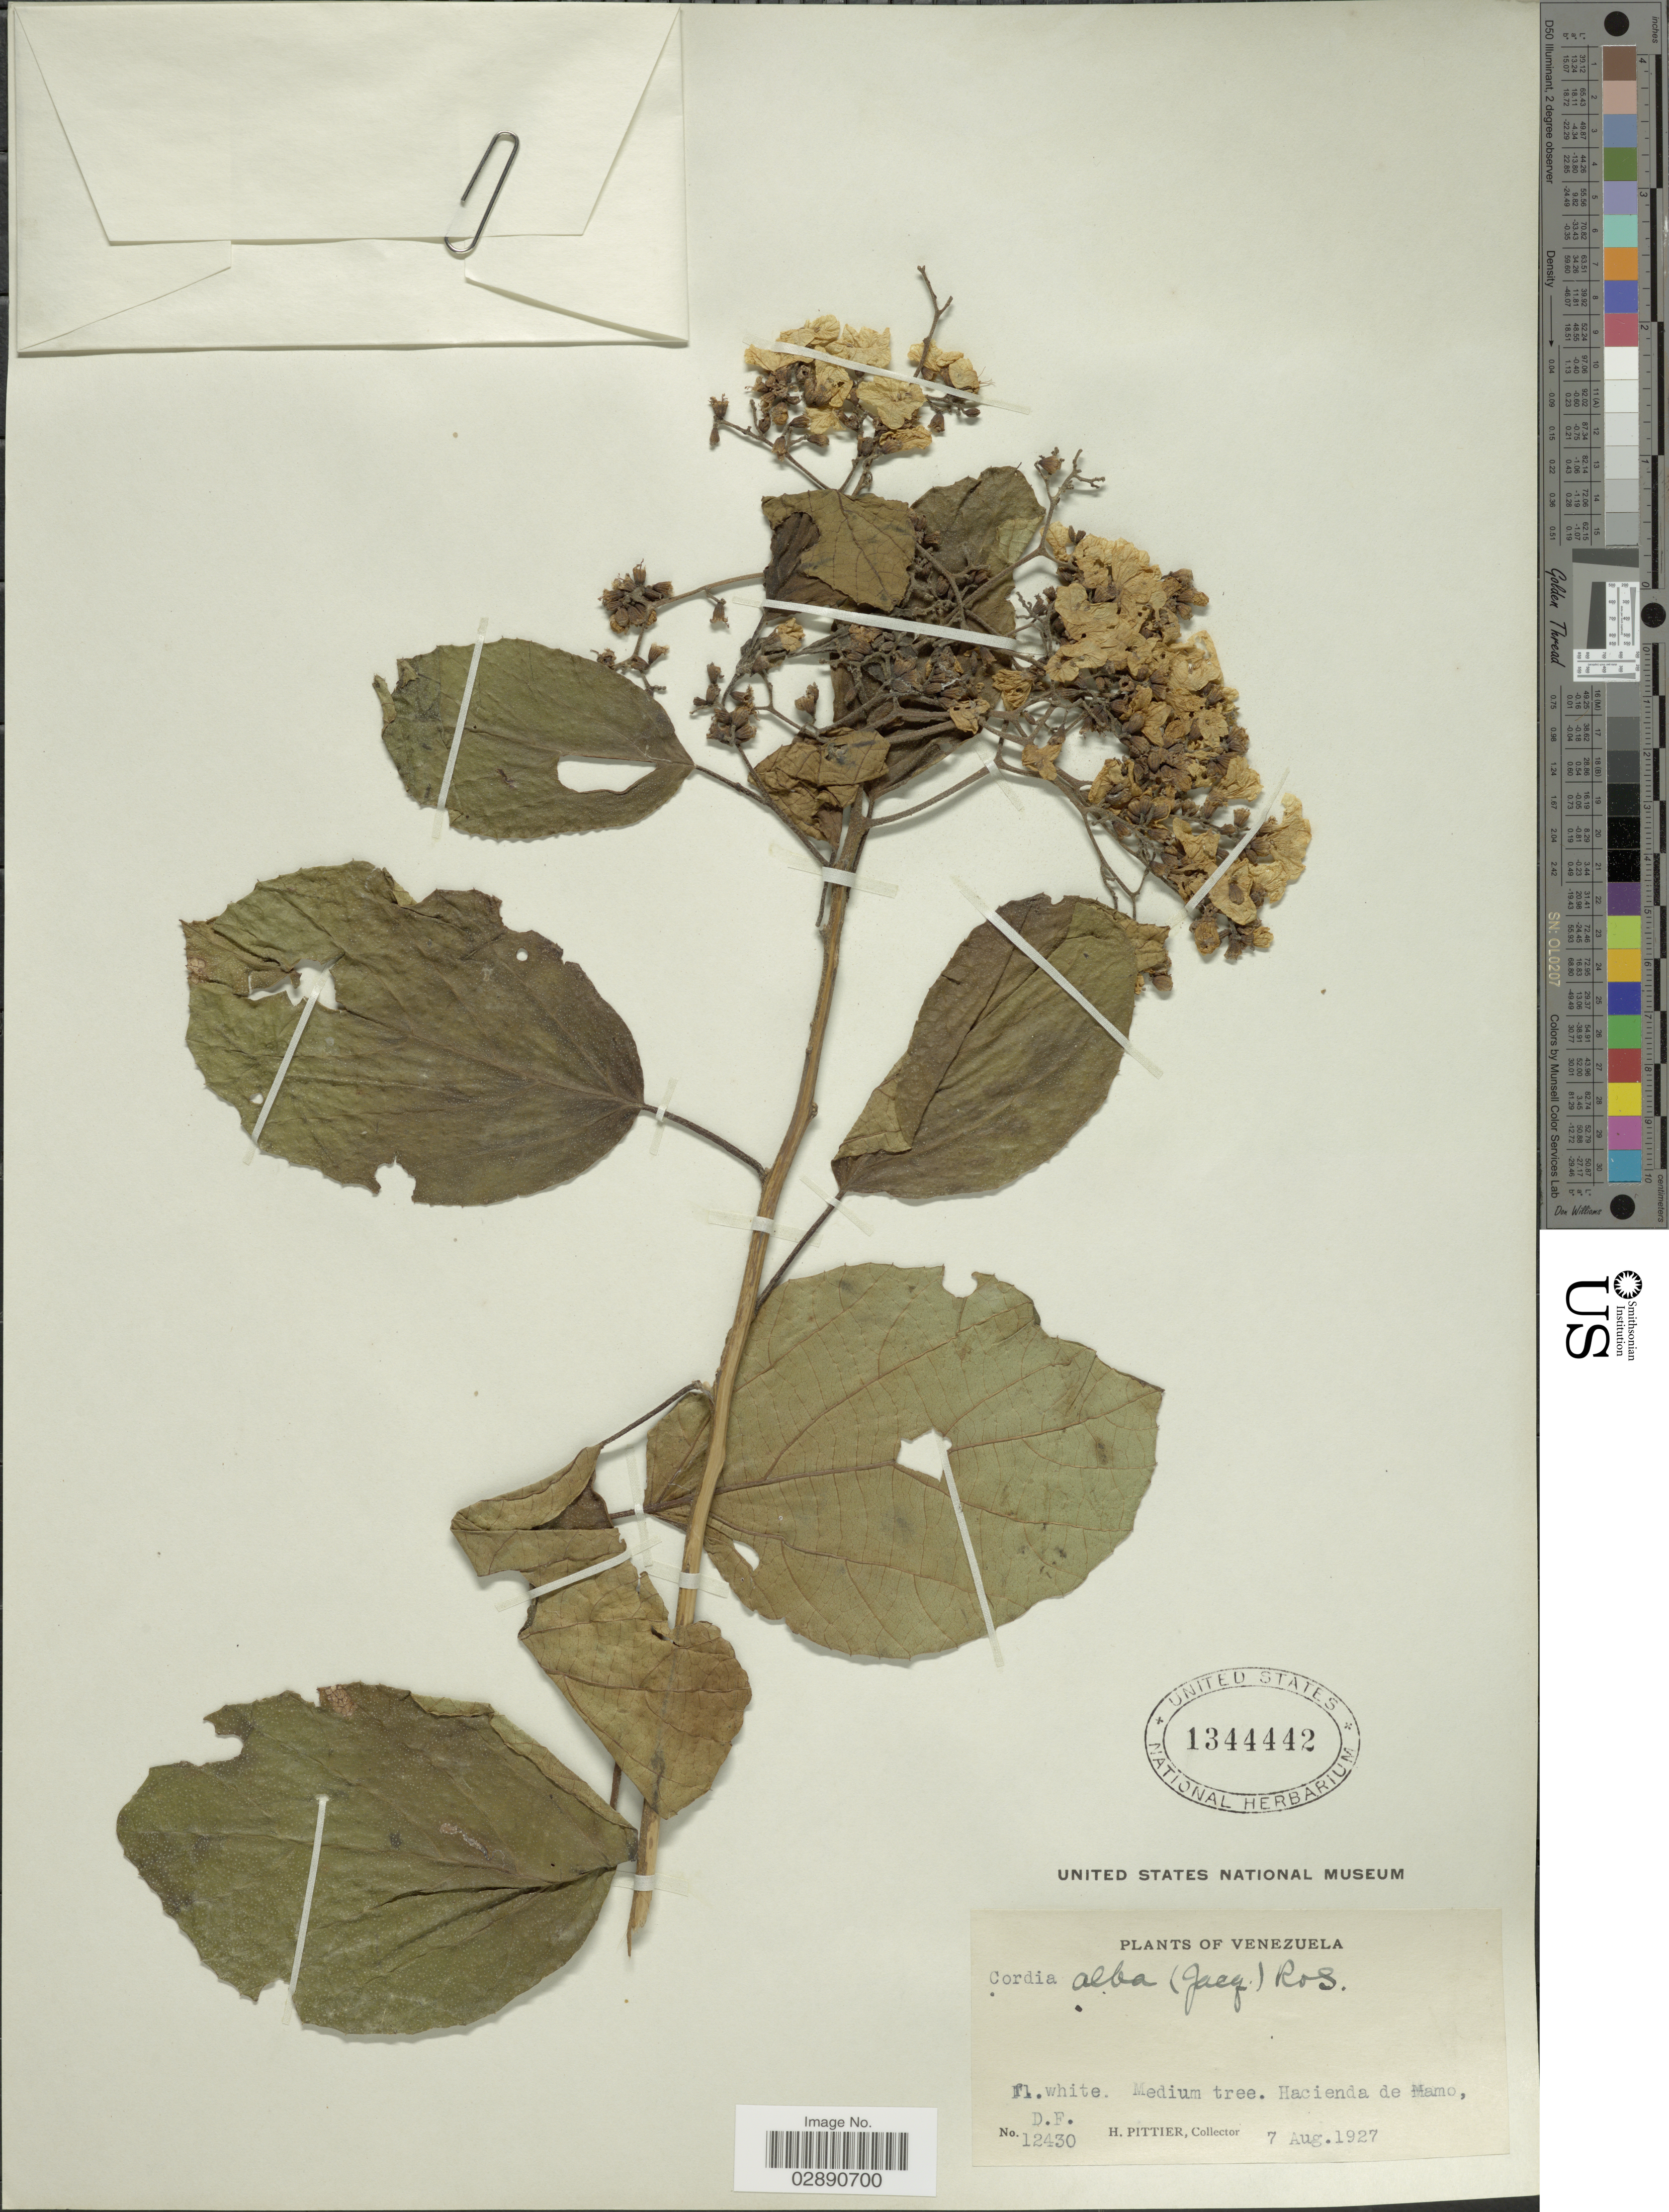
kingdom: Plantae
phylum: Tracheophyta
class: Magnoliopsida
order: Boraginales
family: Cordiaceae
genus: Cordia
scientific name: Cordia dentata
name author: Poir.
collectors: H. F. Pittier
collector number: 12430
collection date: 1927-08-07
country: Venezuela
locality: Hacienda de Mamo, D.F.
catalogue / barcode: US 1344442